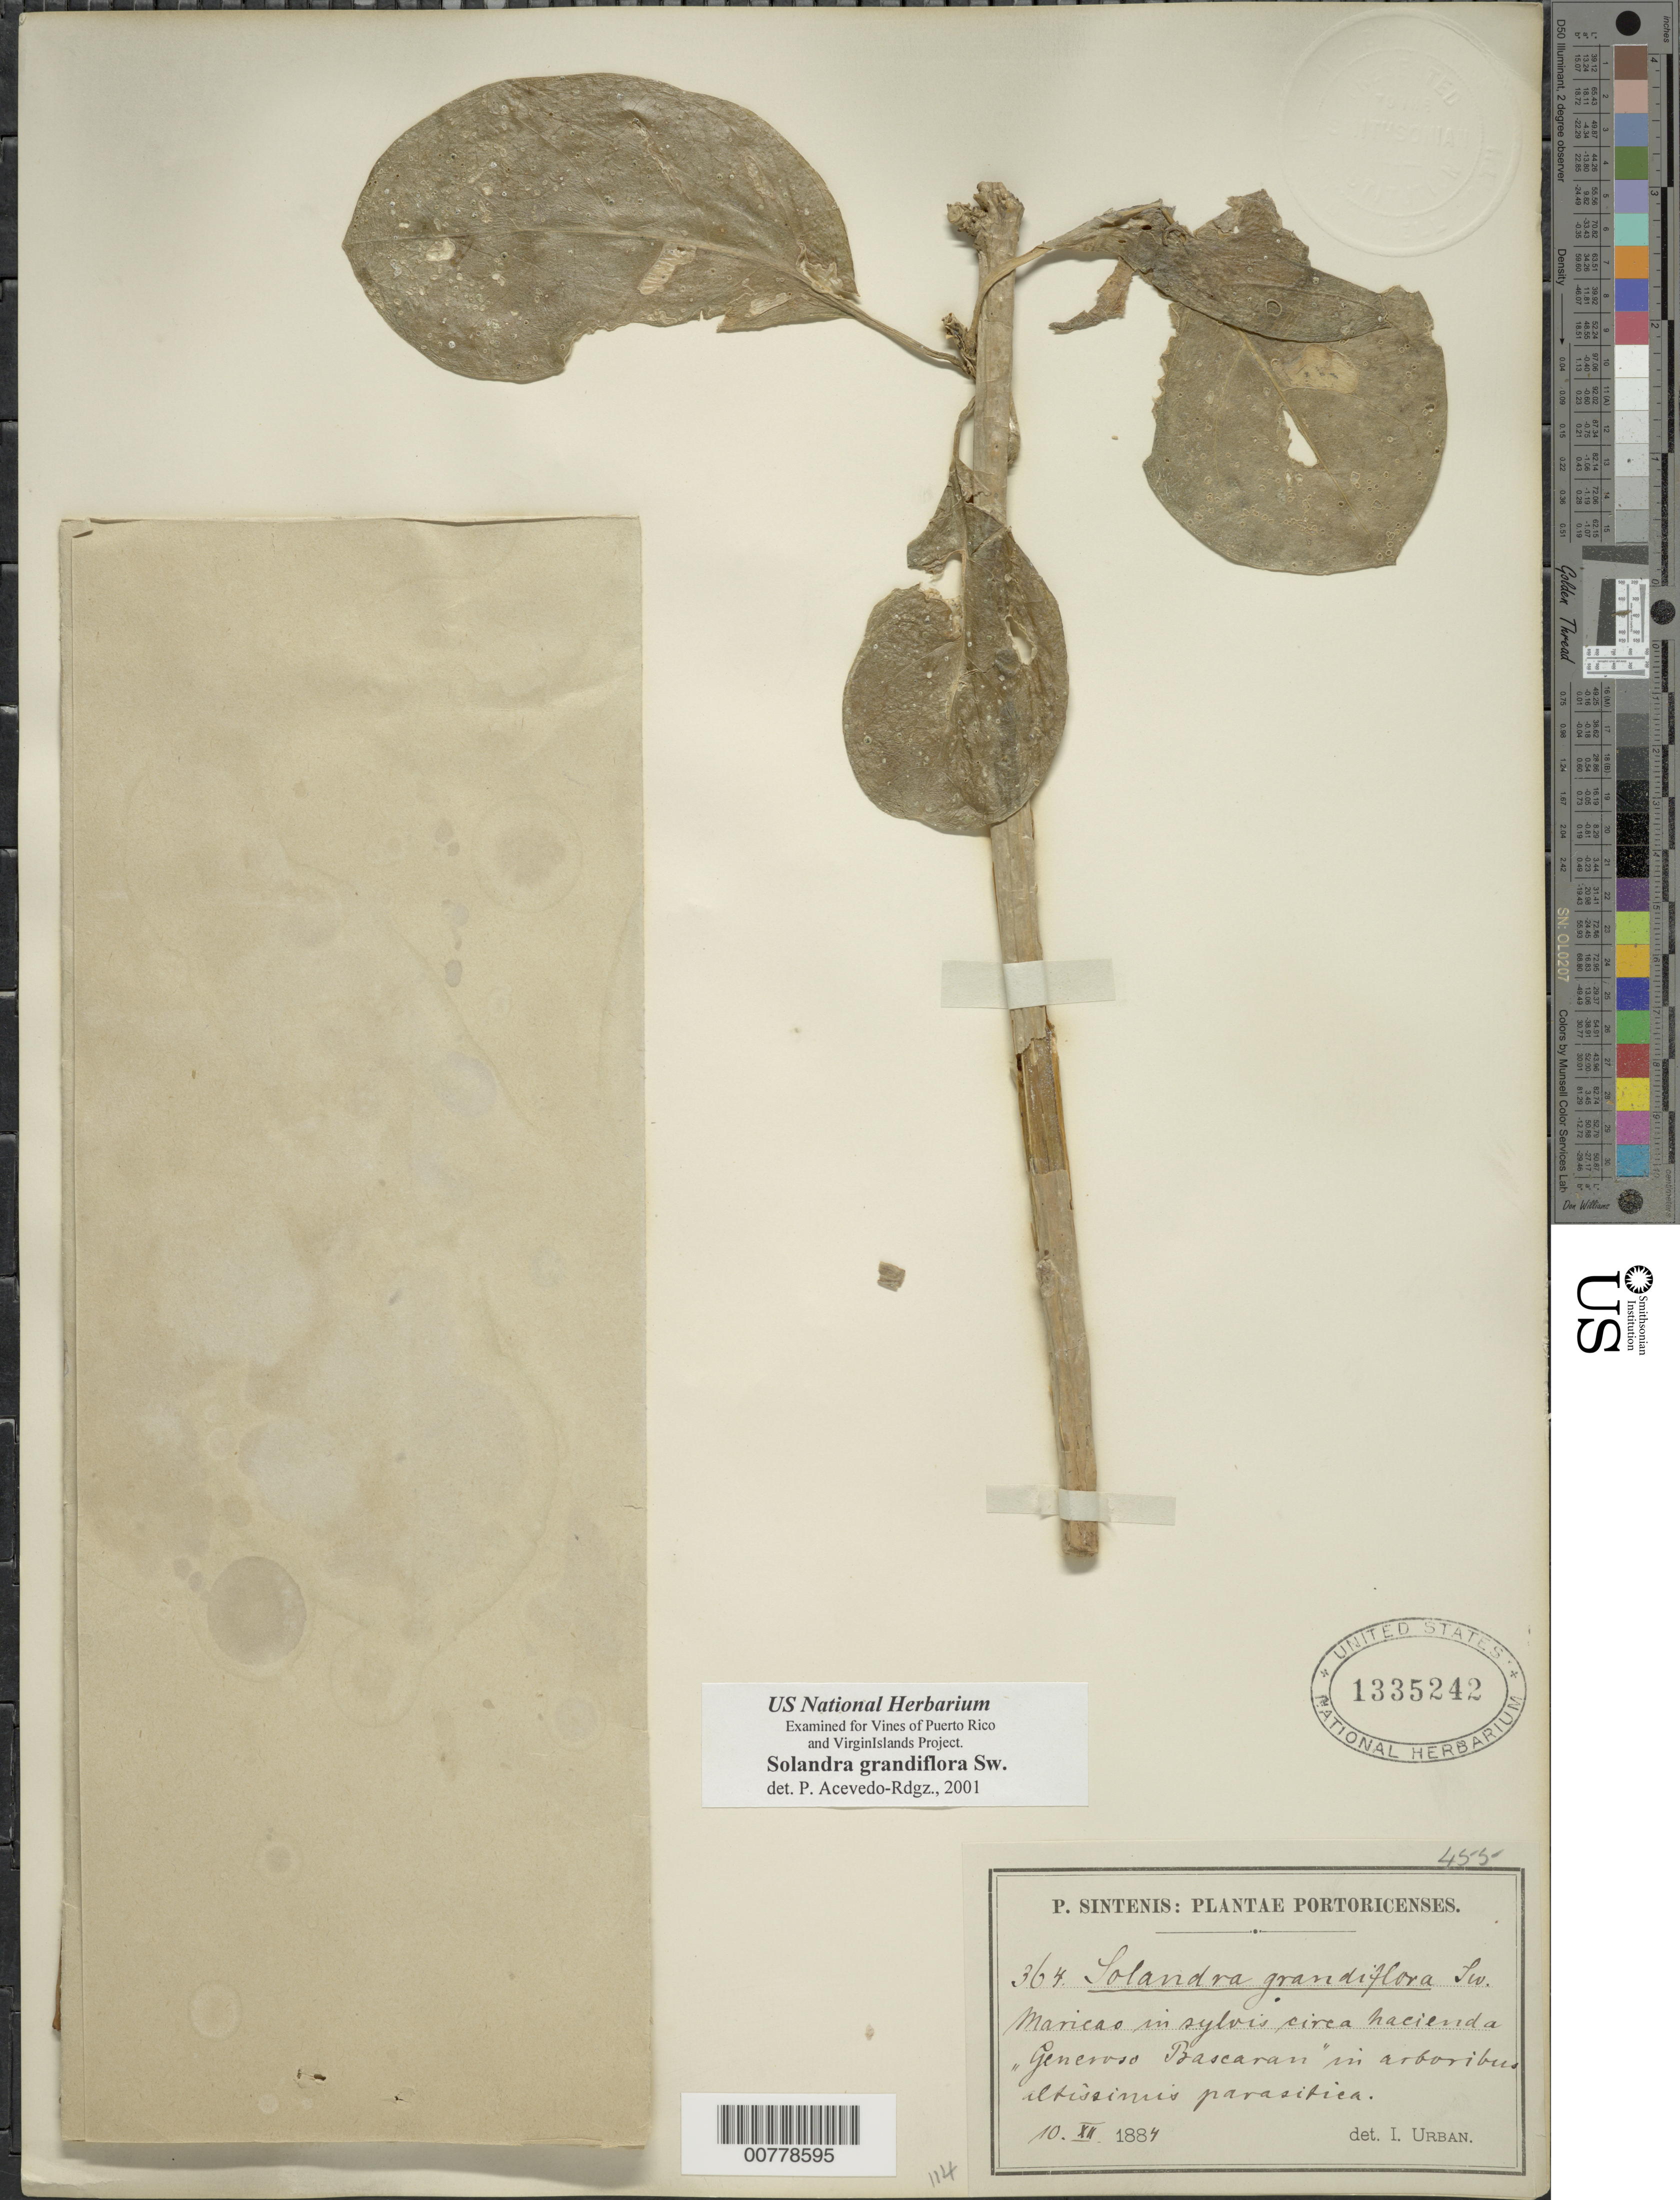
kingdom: Plantae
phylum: Tracheophyta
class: Magnoliopsida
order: Solanales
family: Solanaceae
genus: Solandra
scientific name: Solandra grandiflora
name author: Sw.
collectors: P. Sintenis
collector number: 364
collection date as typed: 10 Dec 1884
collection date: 1884-12-10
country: Puerto Rico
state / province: Maricao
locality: Maricao. In sylvis circa hacienda "Generoso Bascaran" in arboribus altissimus parasitica.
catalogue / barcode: US 1335242